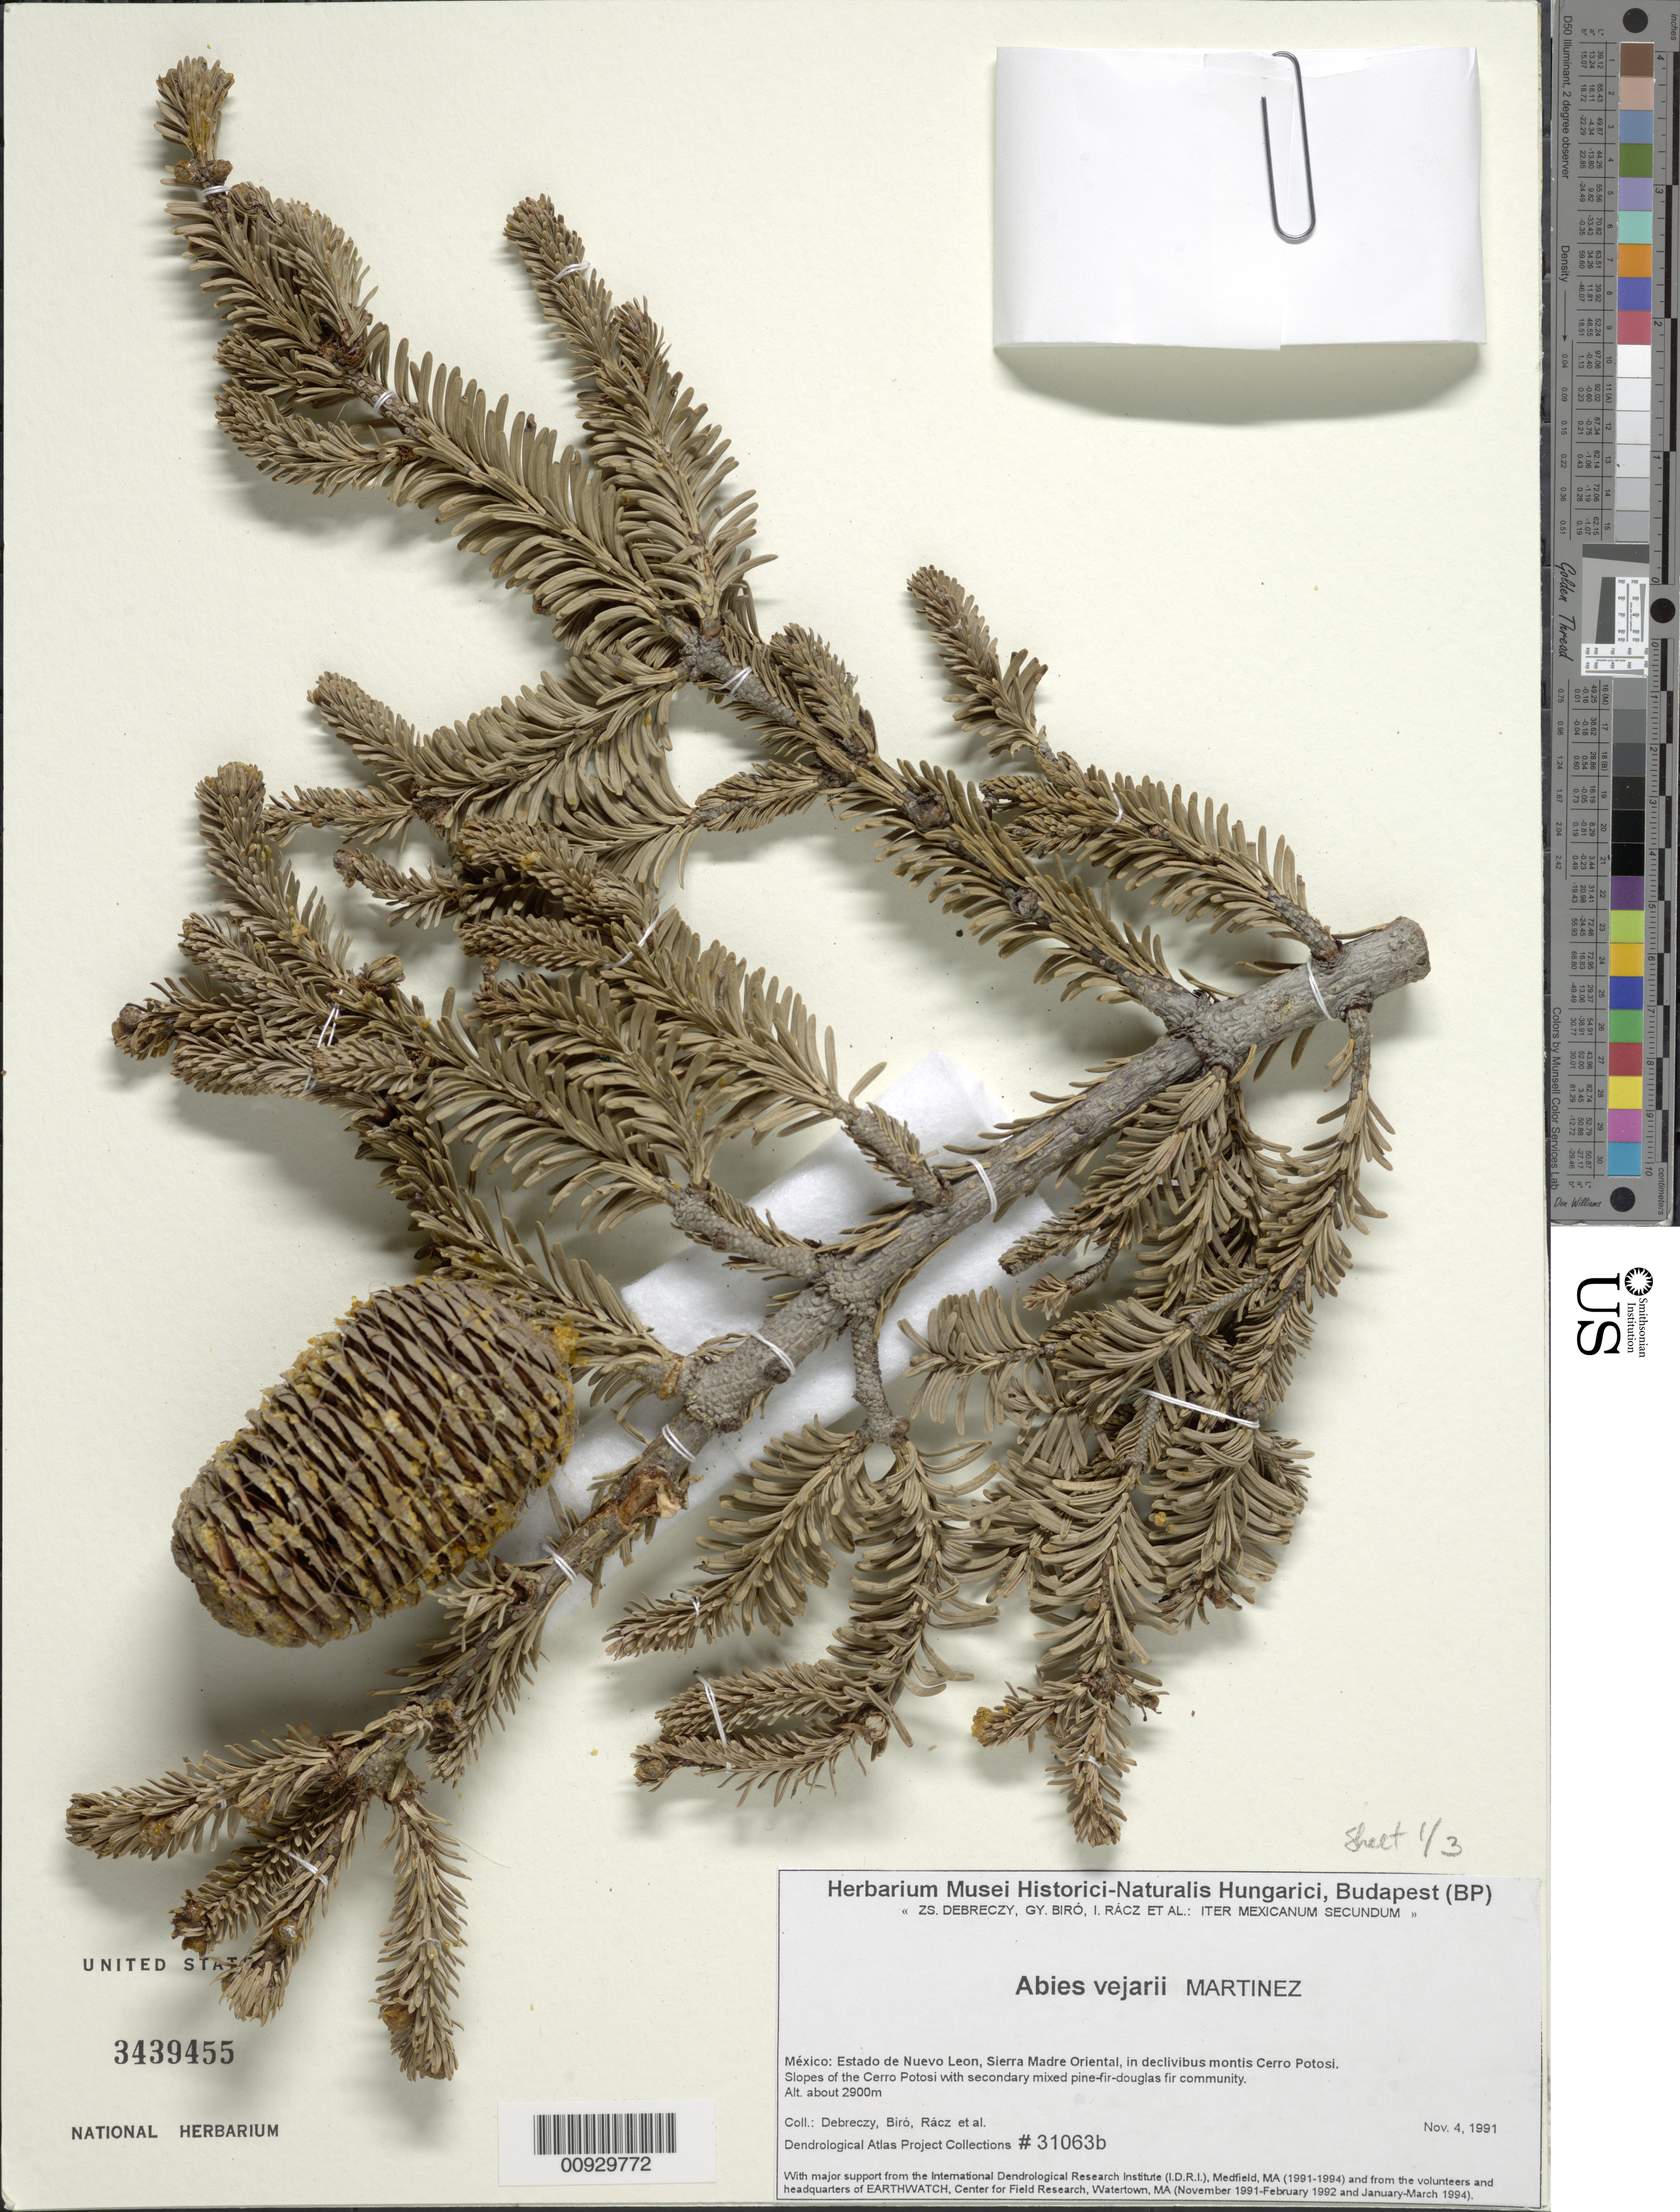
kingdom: Plantae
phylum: Tracheophyta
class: Pinopsida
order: Pinales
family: Pinaceae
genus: Abies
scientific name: Abies vejarii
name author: Martínez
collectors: Z. Debreczy, G. Biro, I. Rácz & et al.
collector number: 31063 b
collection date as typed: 04 Nov 1991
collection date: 1991-11-04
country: Mexico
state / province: Nuevo León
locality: Slopes of the Cerro Potosí. Sierra Madre Oriental.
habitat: With secondary mixed pine-fir-douglas fir community.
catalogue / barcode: US 3439455